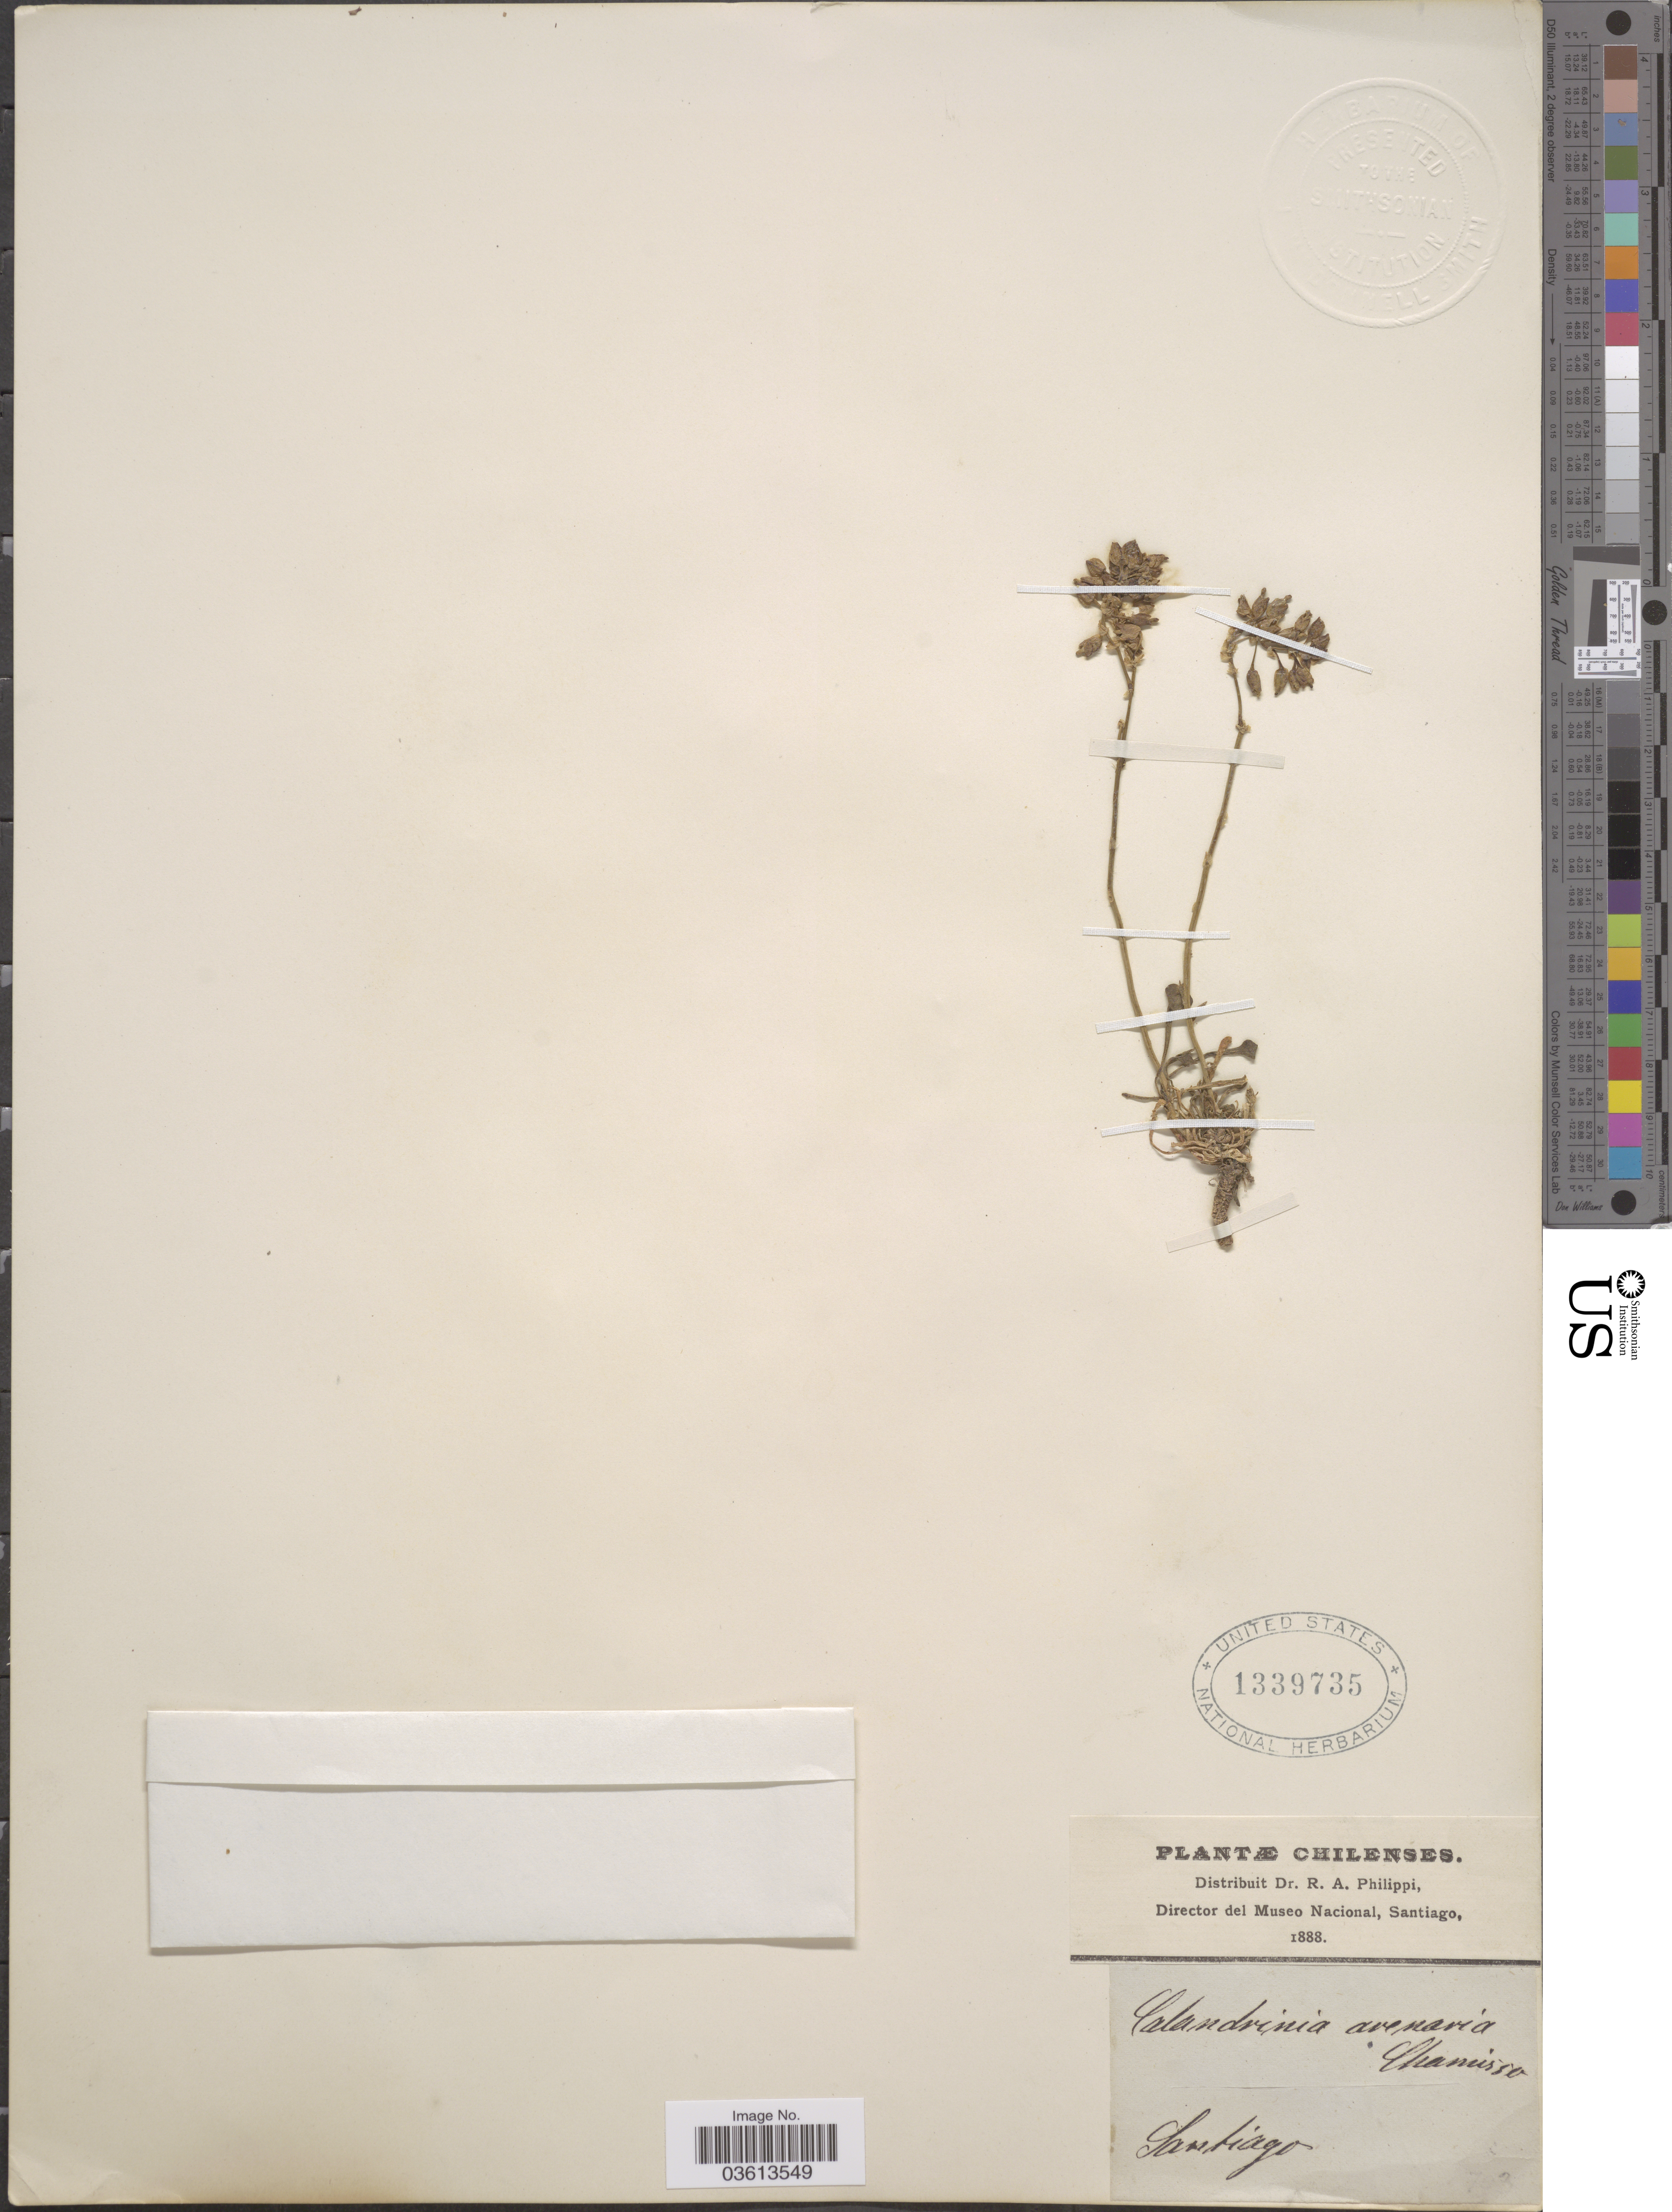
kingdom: Plantae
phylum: Tracheophyta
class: Magnoliopsida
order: Caryophyllales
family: Montiaceae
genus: Cistanthe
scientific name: Cistanthe arenaria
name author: (Cham.) Carolin ex Hershk.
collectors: ex. herb. R.A. Philippi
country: Chile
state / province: Región Metropolitana (RM)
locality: Santiago.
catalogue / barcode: US 1339735